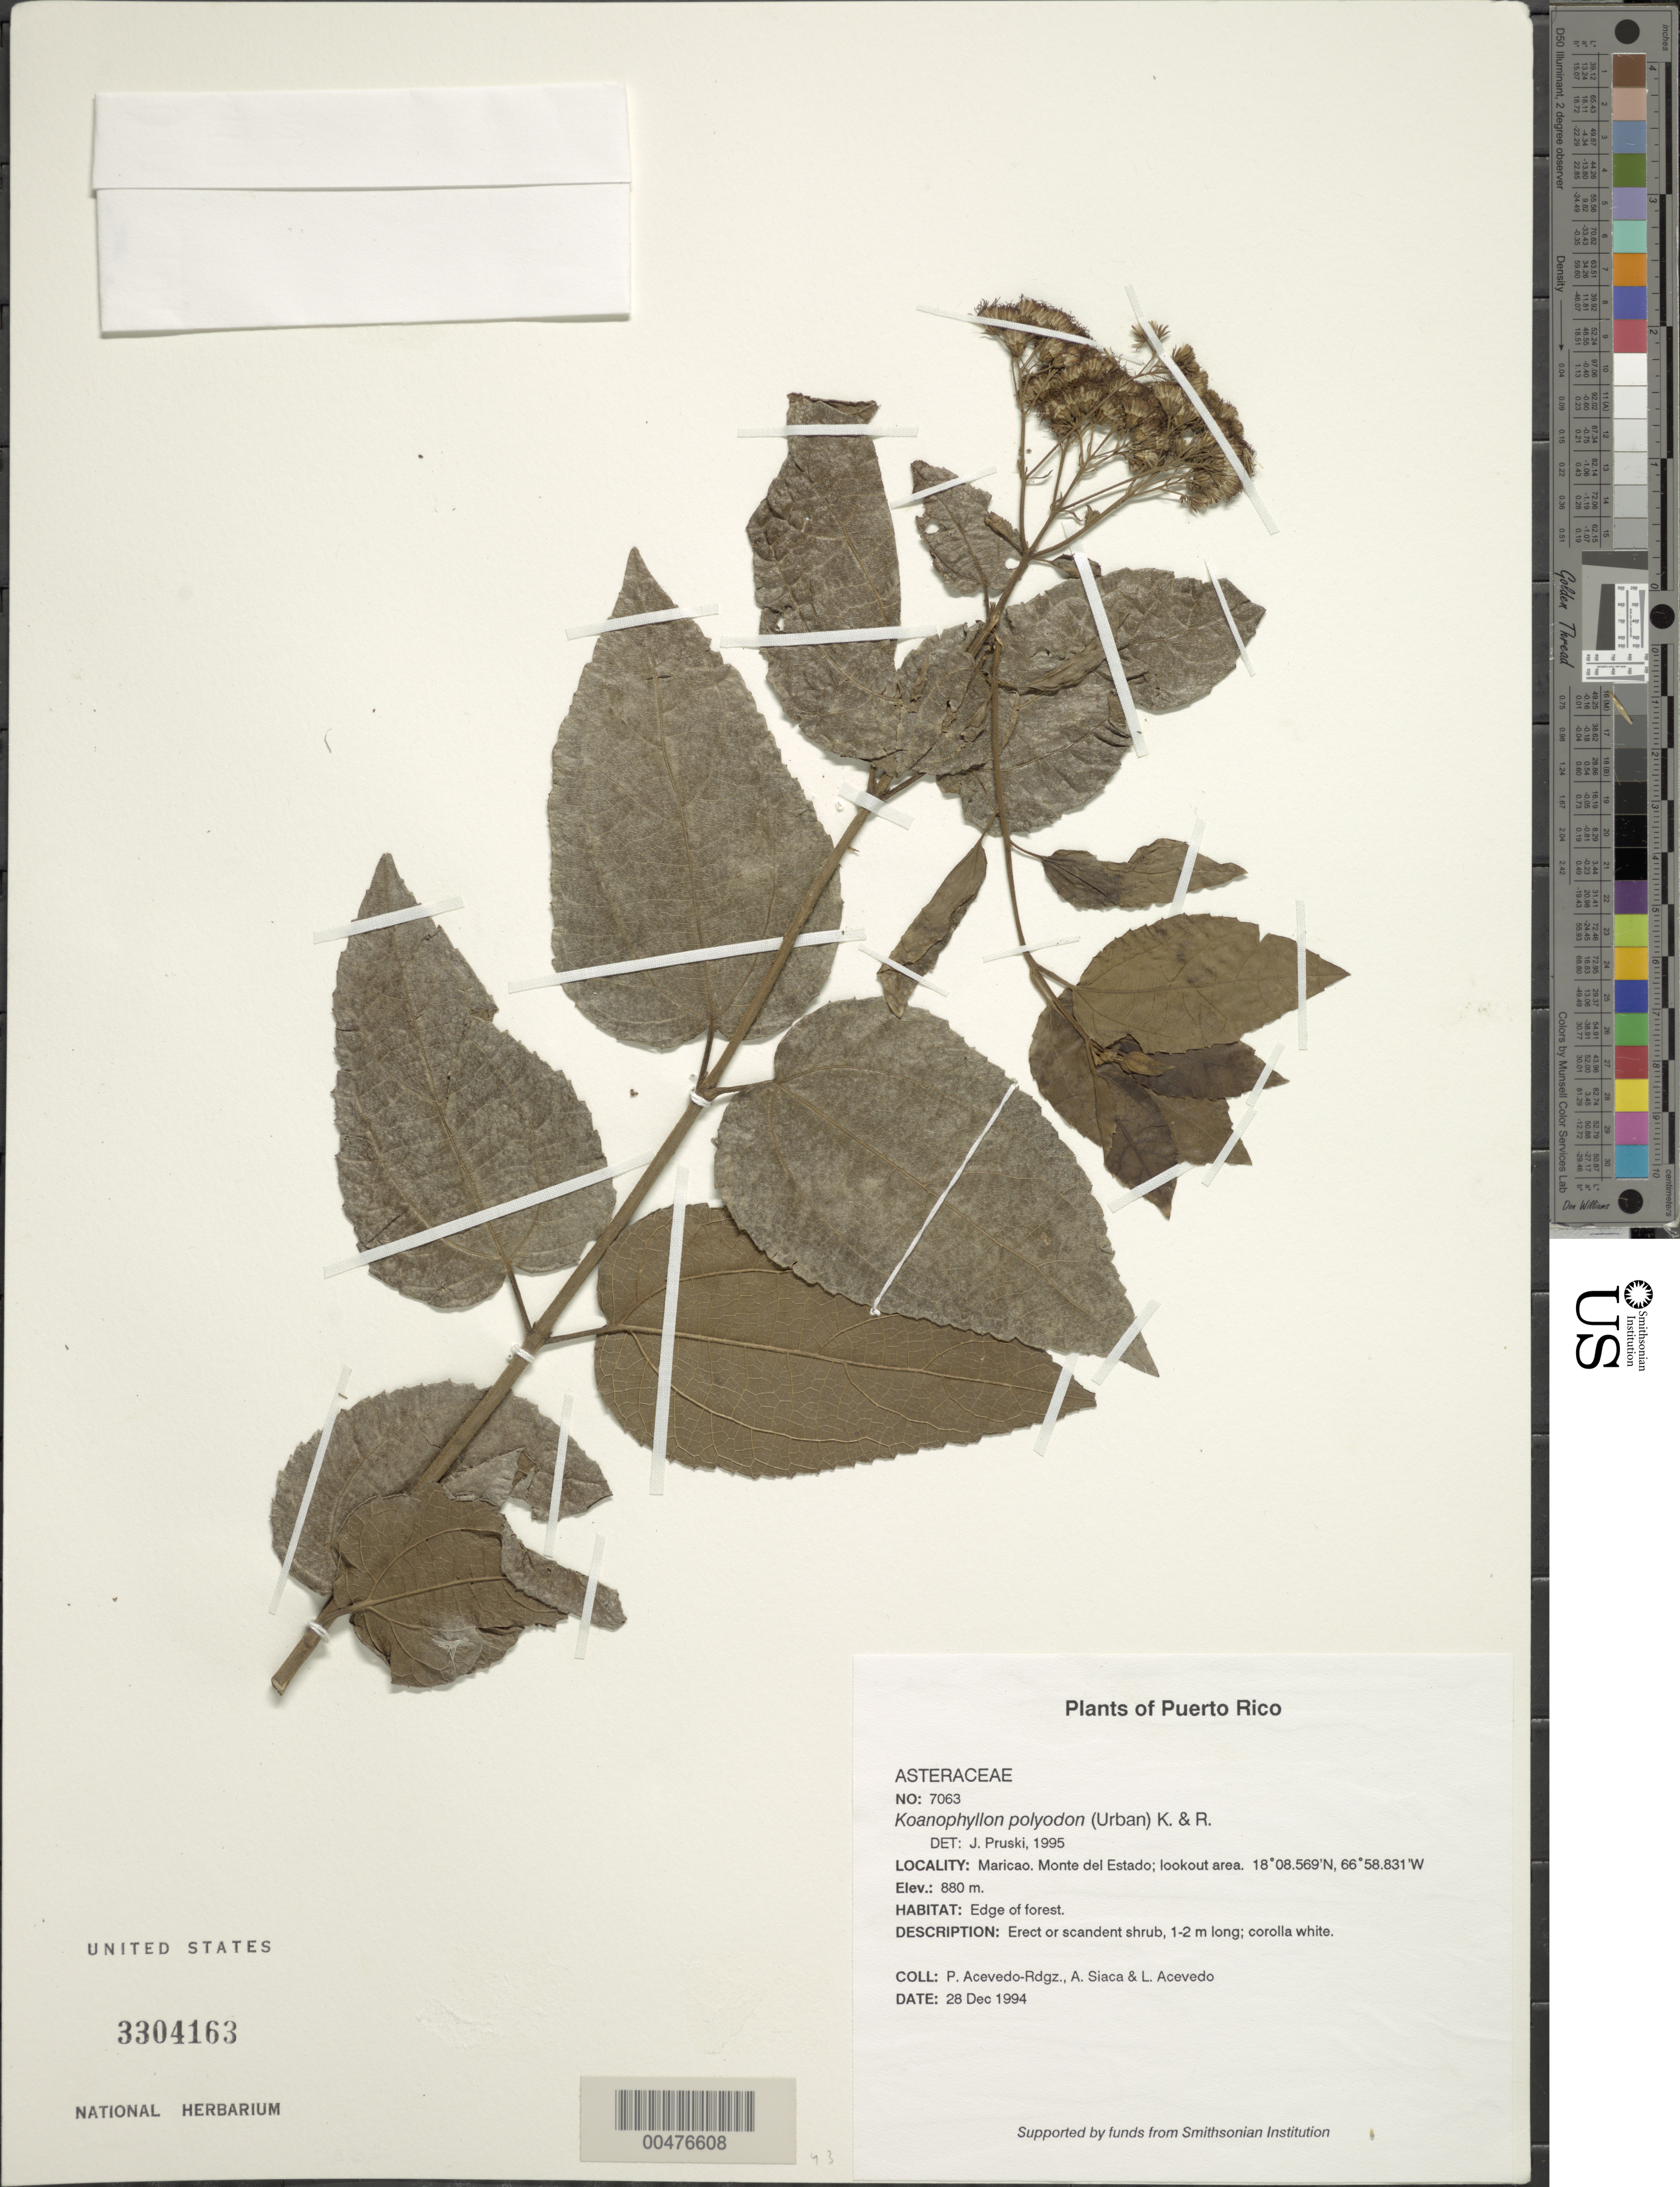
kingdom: Plantae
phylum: Tracheophyta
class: Magnoliopsida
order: Asterales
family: Asteraceae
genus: Koanophyllon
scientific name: Koanophyllon polyodon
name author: (Urb.) R.M. King & H. Rob.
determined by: Pruski, J. F.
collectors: P. Acevedo-Rodr., A. Siaca & L. Acevedo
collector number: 7063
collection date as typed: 28 Dec 1994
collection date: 1994-12-28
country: Puerto Rico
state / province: Maricao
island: Puerto Rico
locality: Maricao. Monte del Estado; lookout area.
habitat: Edge of forest.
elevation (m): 880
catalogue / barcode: US 3304163